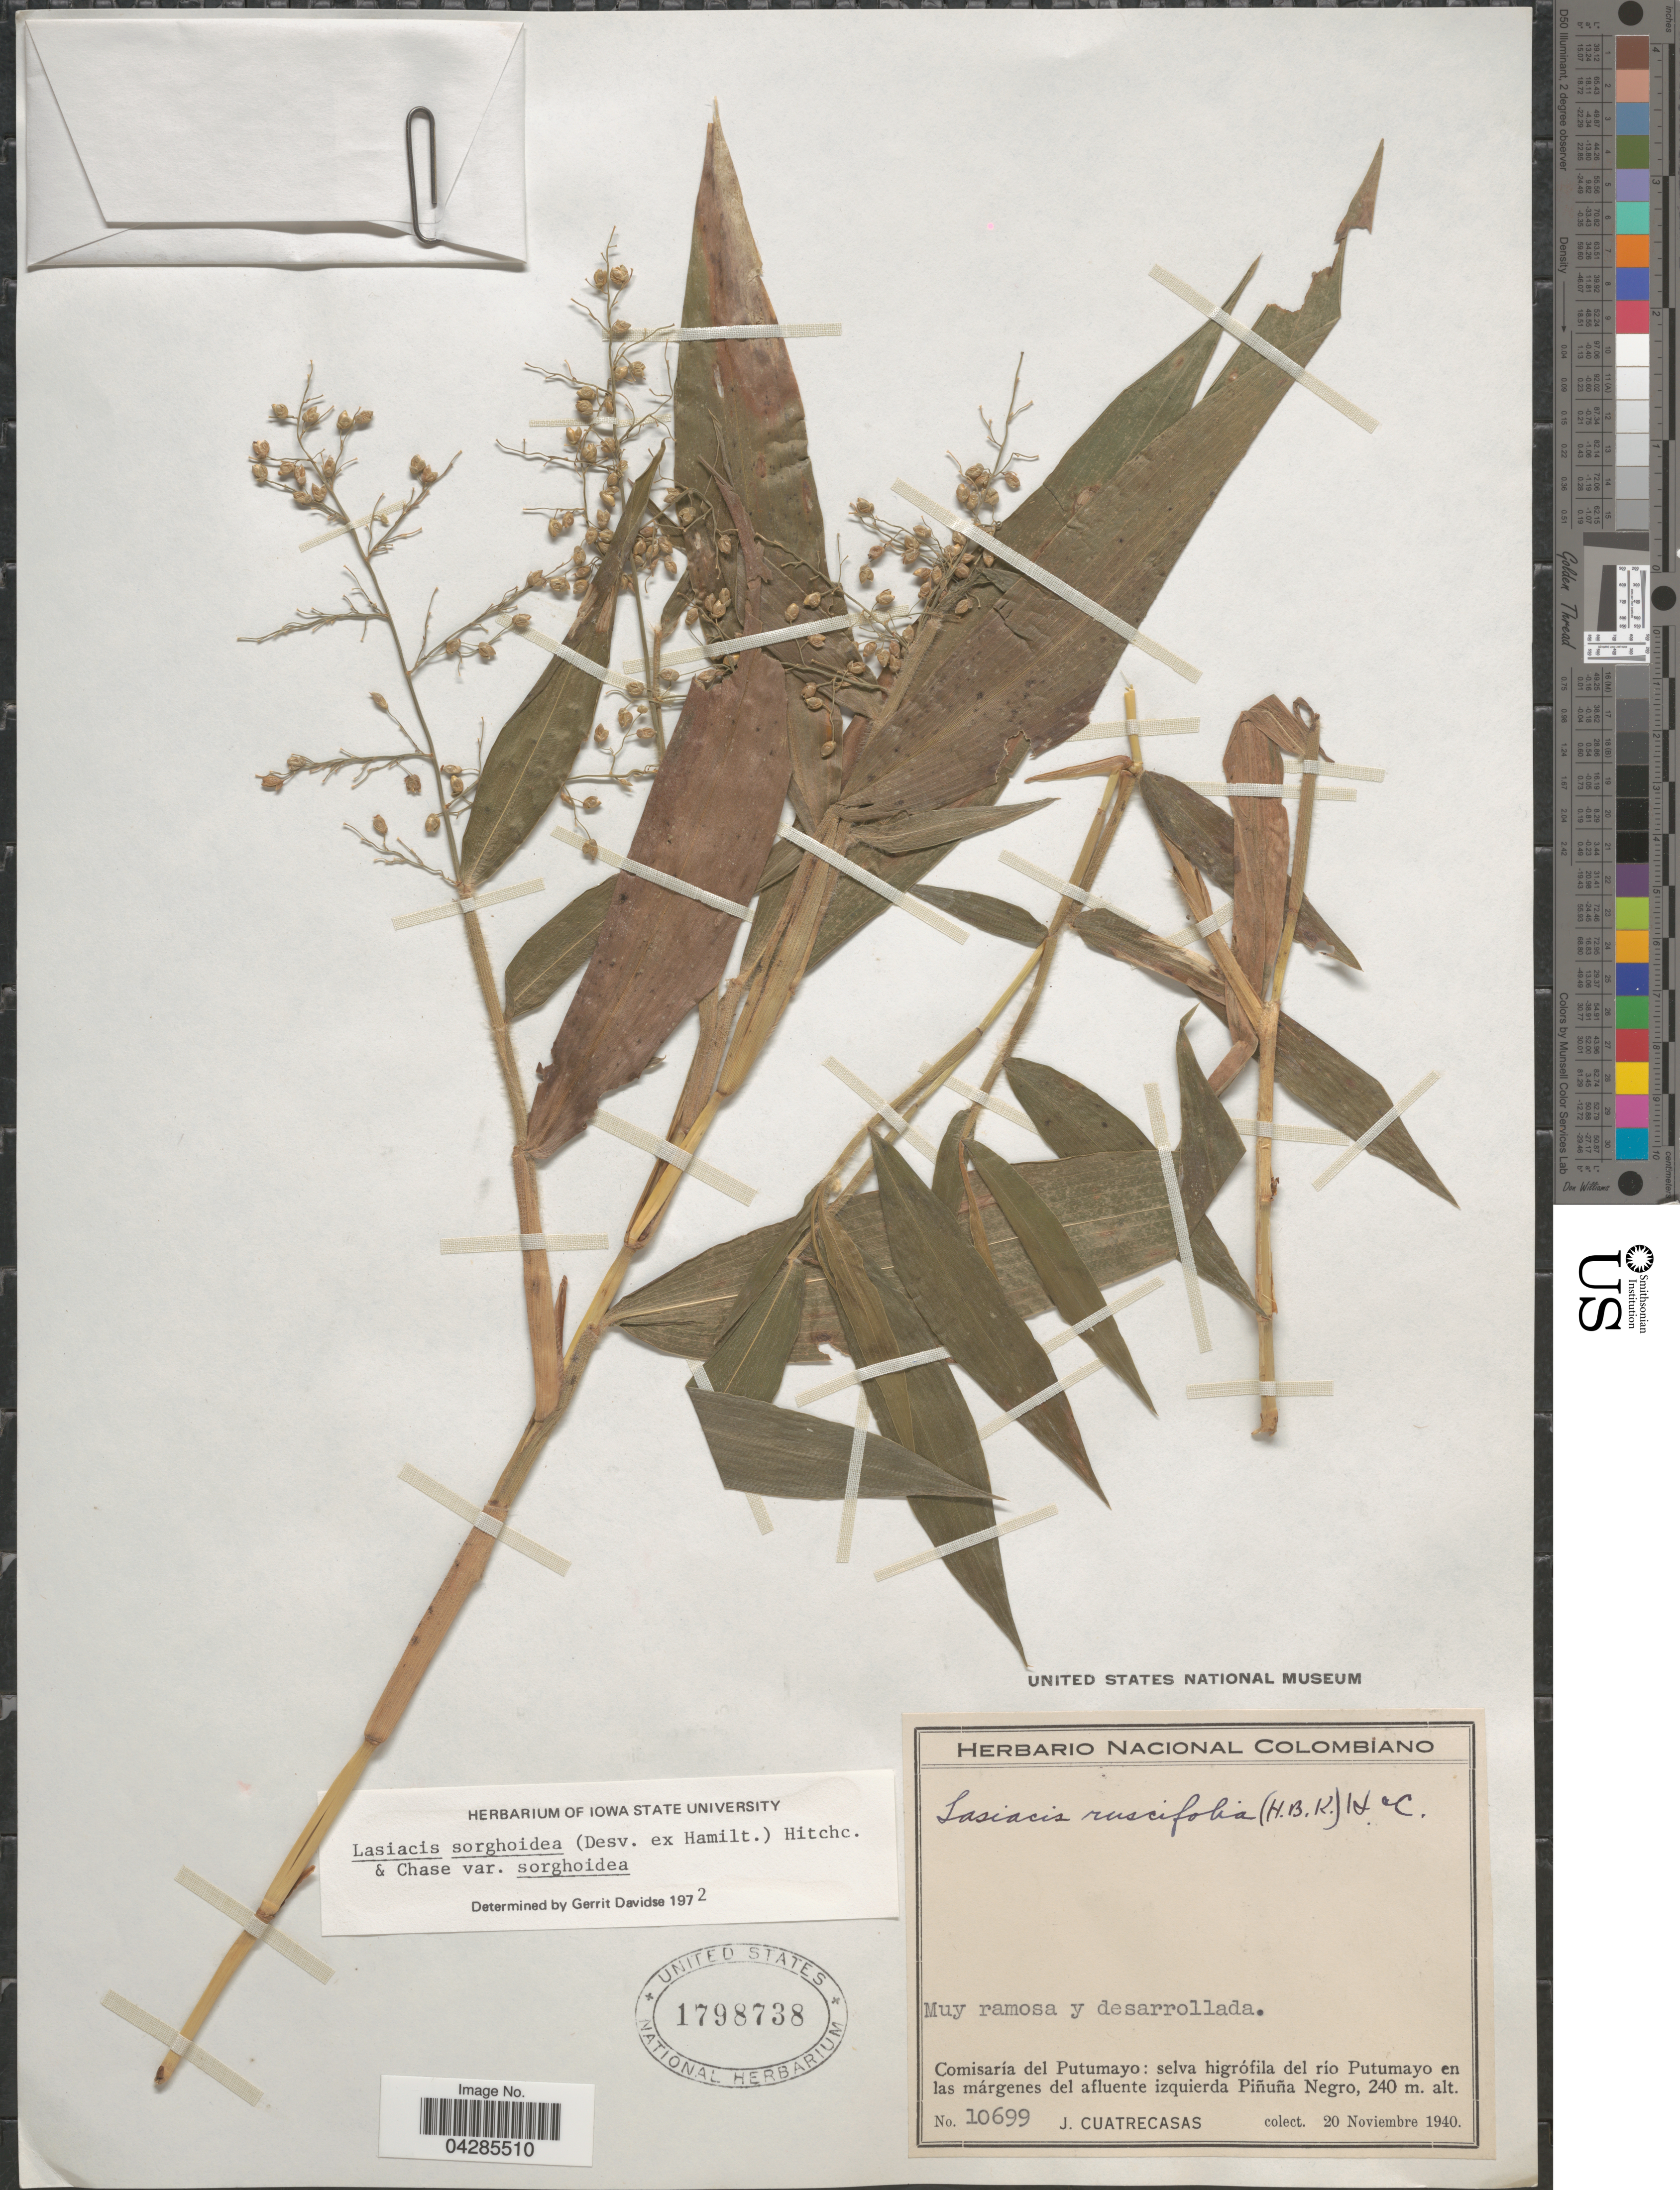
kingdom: Plantae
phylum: Tracheophyta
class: Liliopsida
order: Poales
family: Poaceae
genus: Lasiacis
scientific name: Lasiacis sorghoidea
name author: (Desv. ex Ham.) Hitchc. & Chase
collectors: J. Cuatrecasas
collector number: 10699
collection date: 1940-11-20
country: Colombia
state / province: Putumayo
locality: Comisaría del Putumayo: selva higrófila del río Putumayo en las márgenes del afluente izquierda Piñuña Negro.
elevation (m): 240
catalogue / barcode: US 1798738